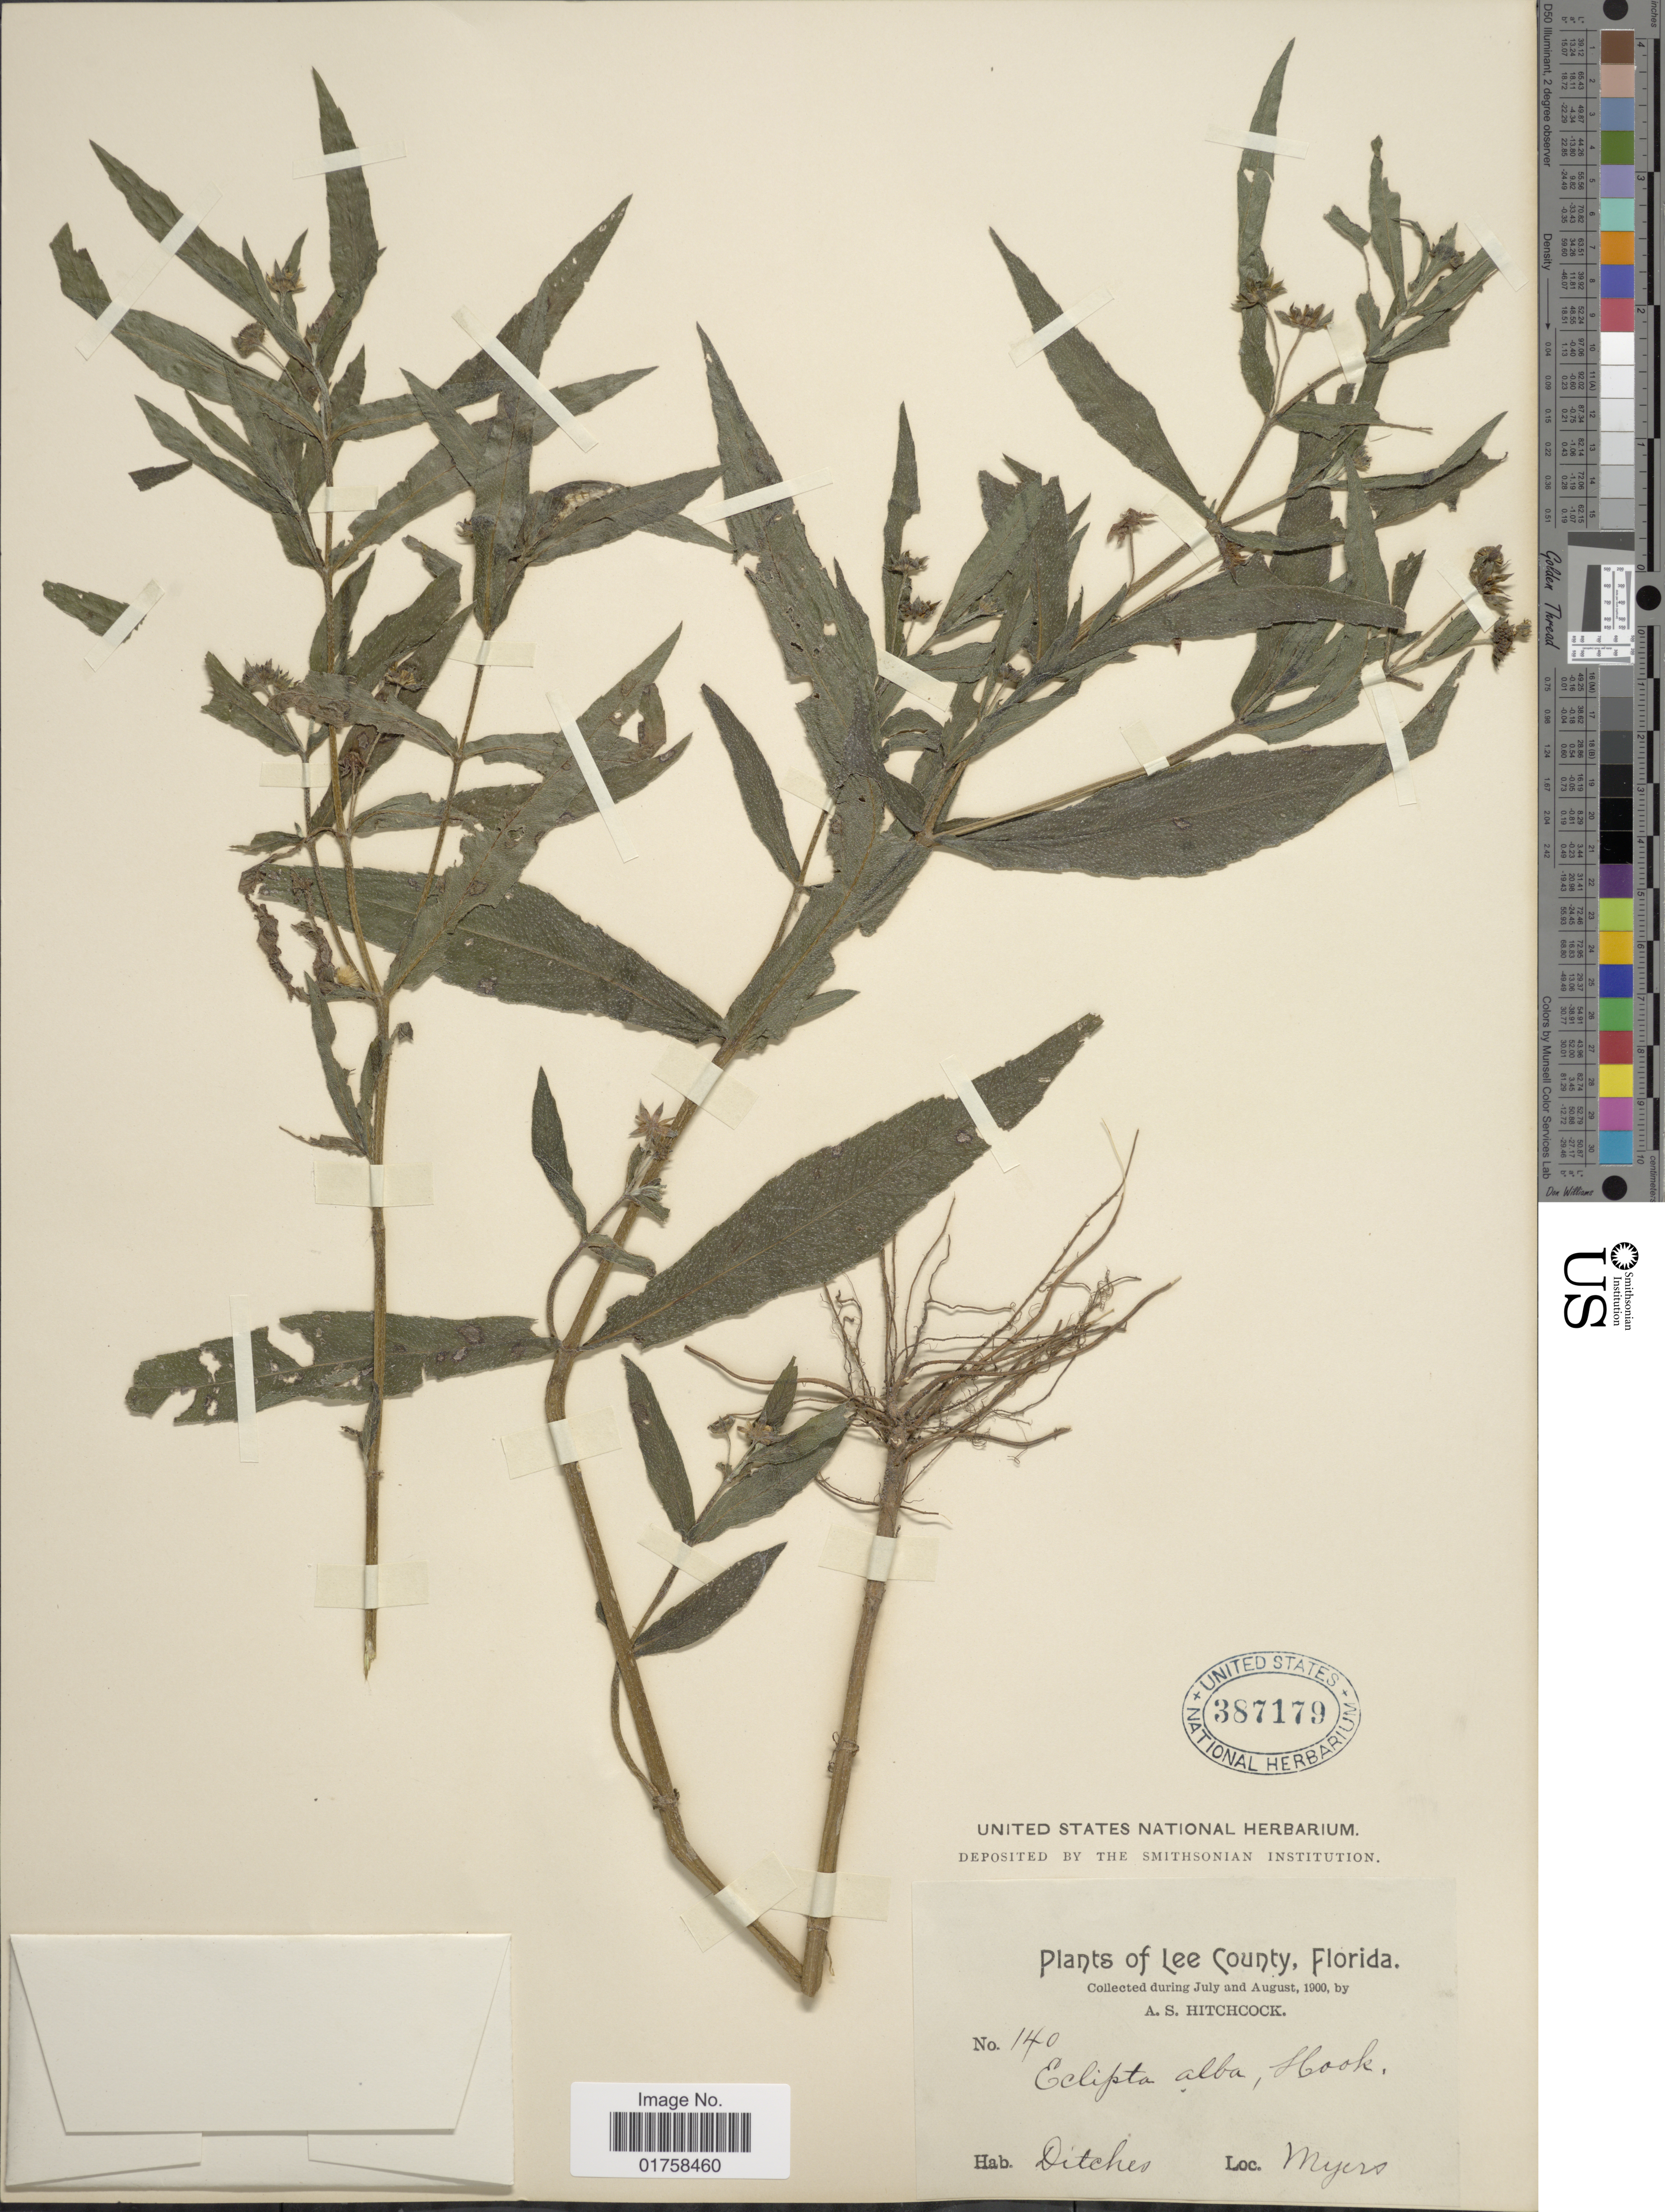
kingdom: Plantae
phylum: Tracheophyta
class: Magnoliopsida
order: Asterales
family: Asteraceae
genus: Eclipta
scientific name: Eclipta alba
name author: (L.) Hassk.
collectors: A. S. Hitchcock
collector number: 140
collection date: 1900-07/1900-08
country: United States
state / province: Florida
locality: Lee County, Florida. Myers.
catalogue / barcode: US 387179